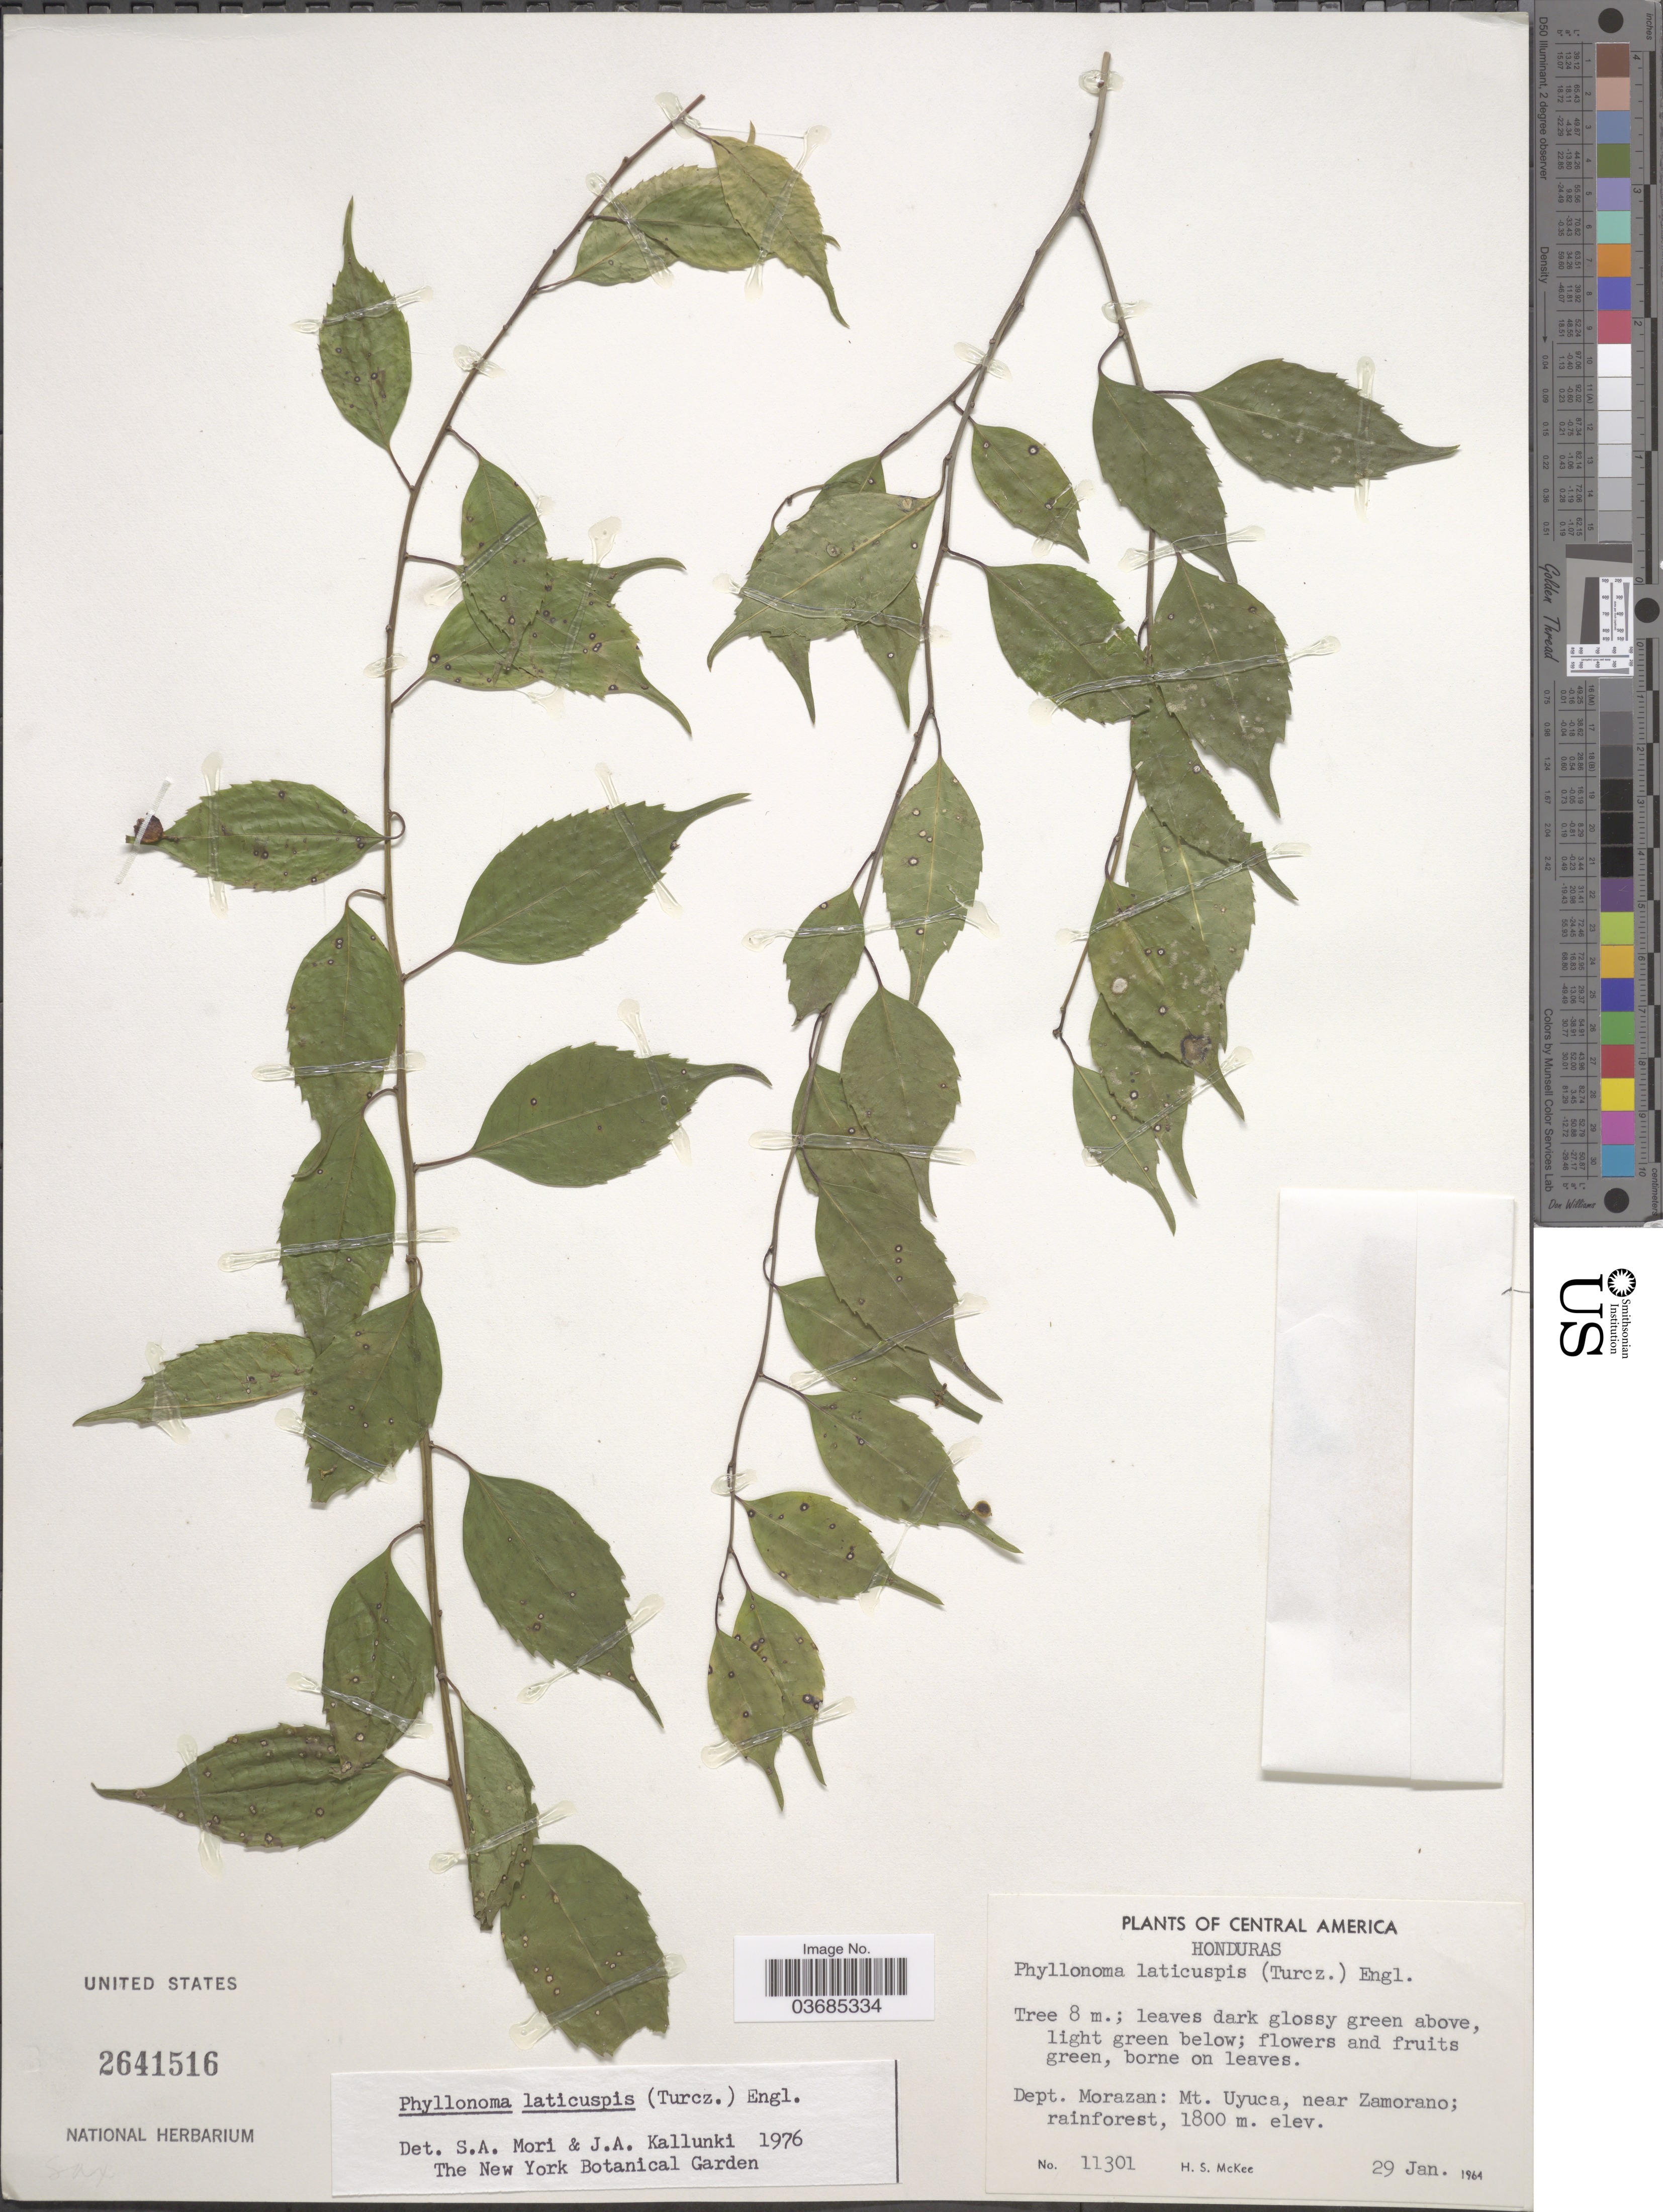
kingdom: Plantae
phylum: Tracheophyta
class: Magnoliopsida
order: Aquifoliales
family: Phyllonomaceae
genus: Phyllonoma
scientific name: Phyllonoma laticuspis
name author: (Turcz.) Engl.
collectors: H. S. McKee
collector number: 11301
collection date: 1964-01-29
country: Honduras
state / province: Fco. Morazán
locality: Dept. Morazan: Mt. Uyuca, near Zamorano; rainforest.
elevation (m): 1800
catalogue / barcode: US 2641516